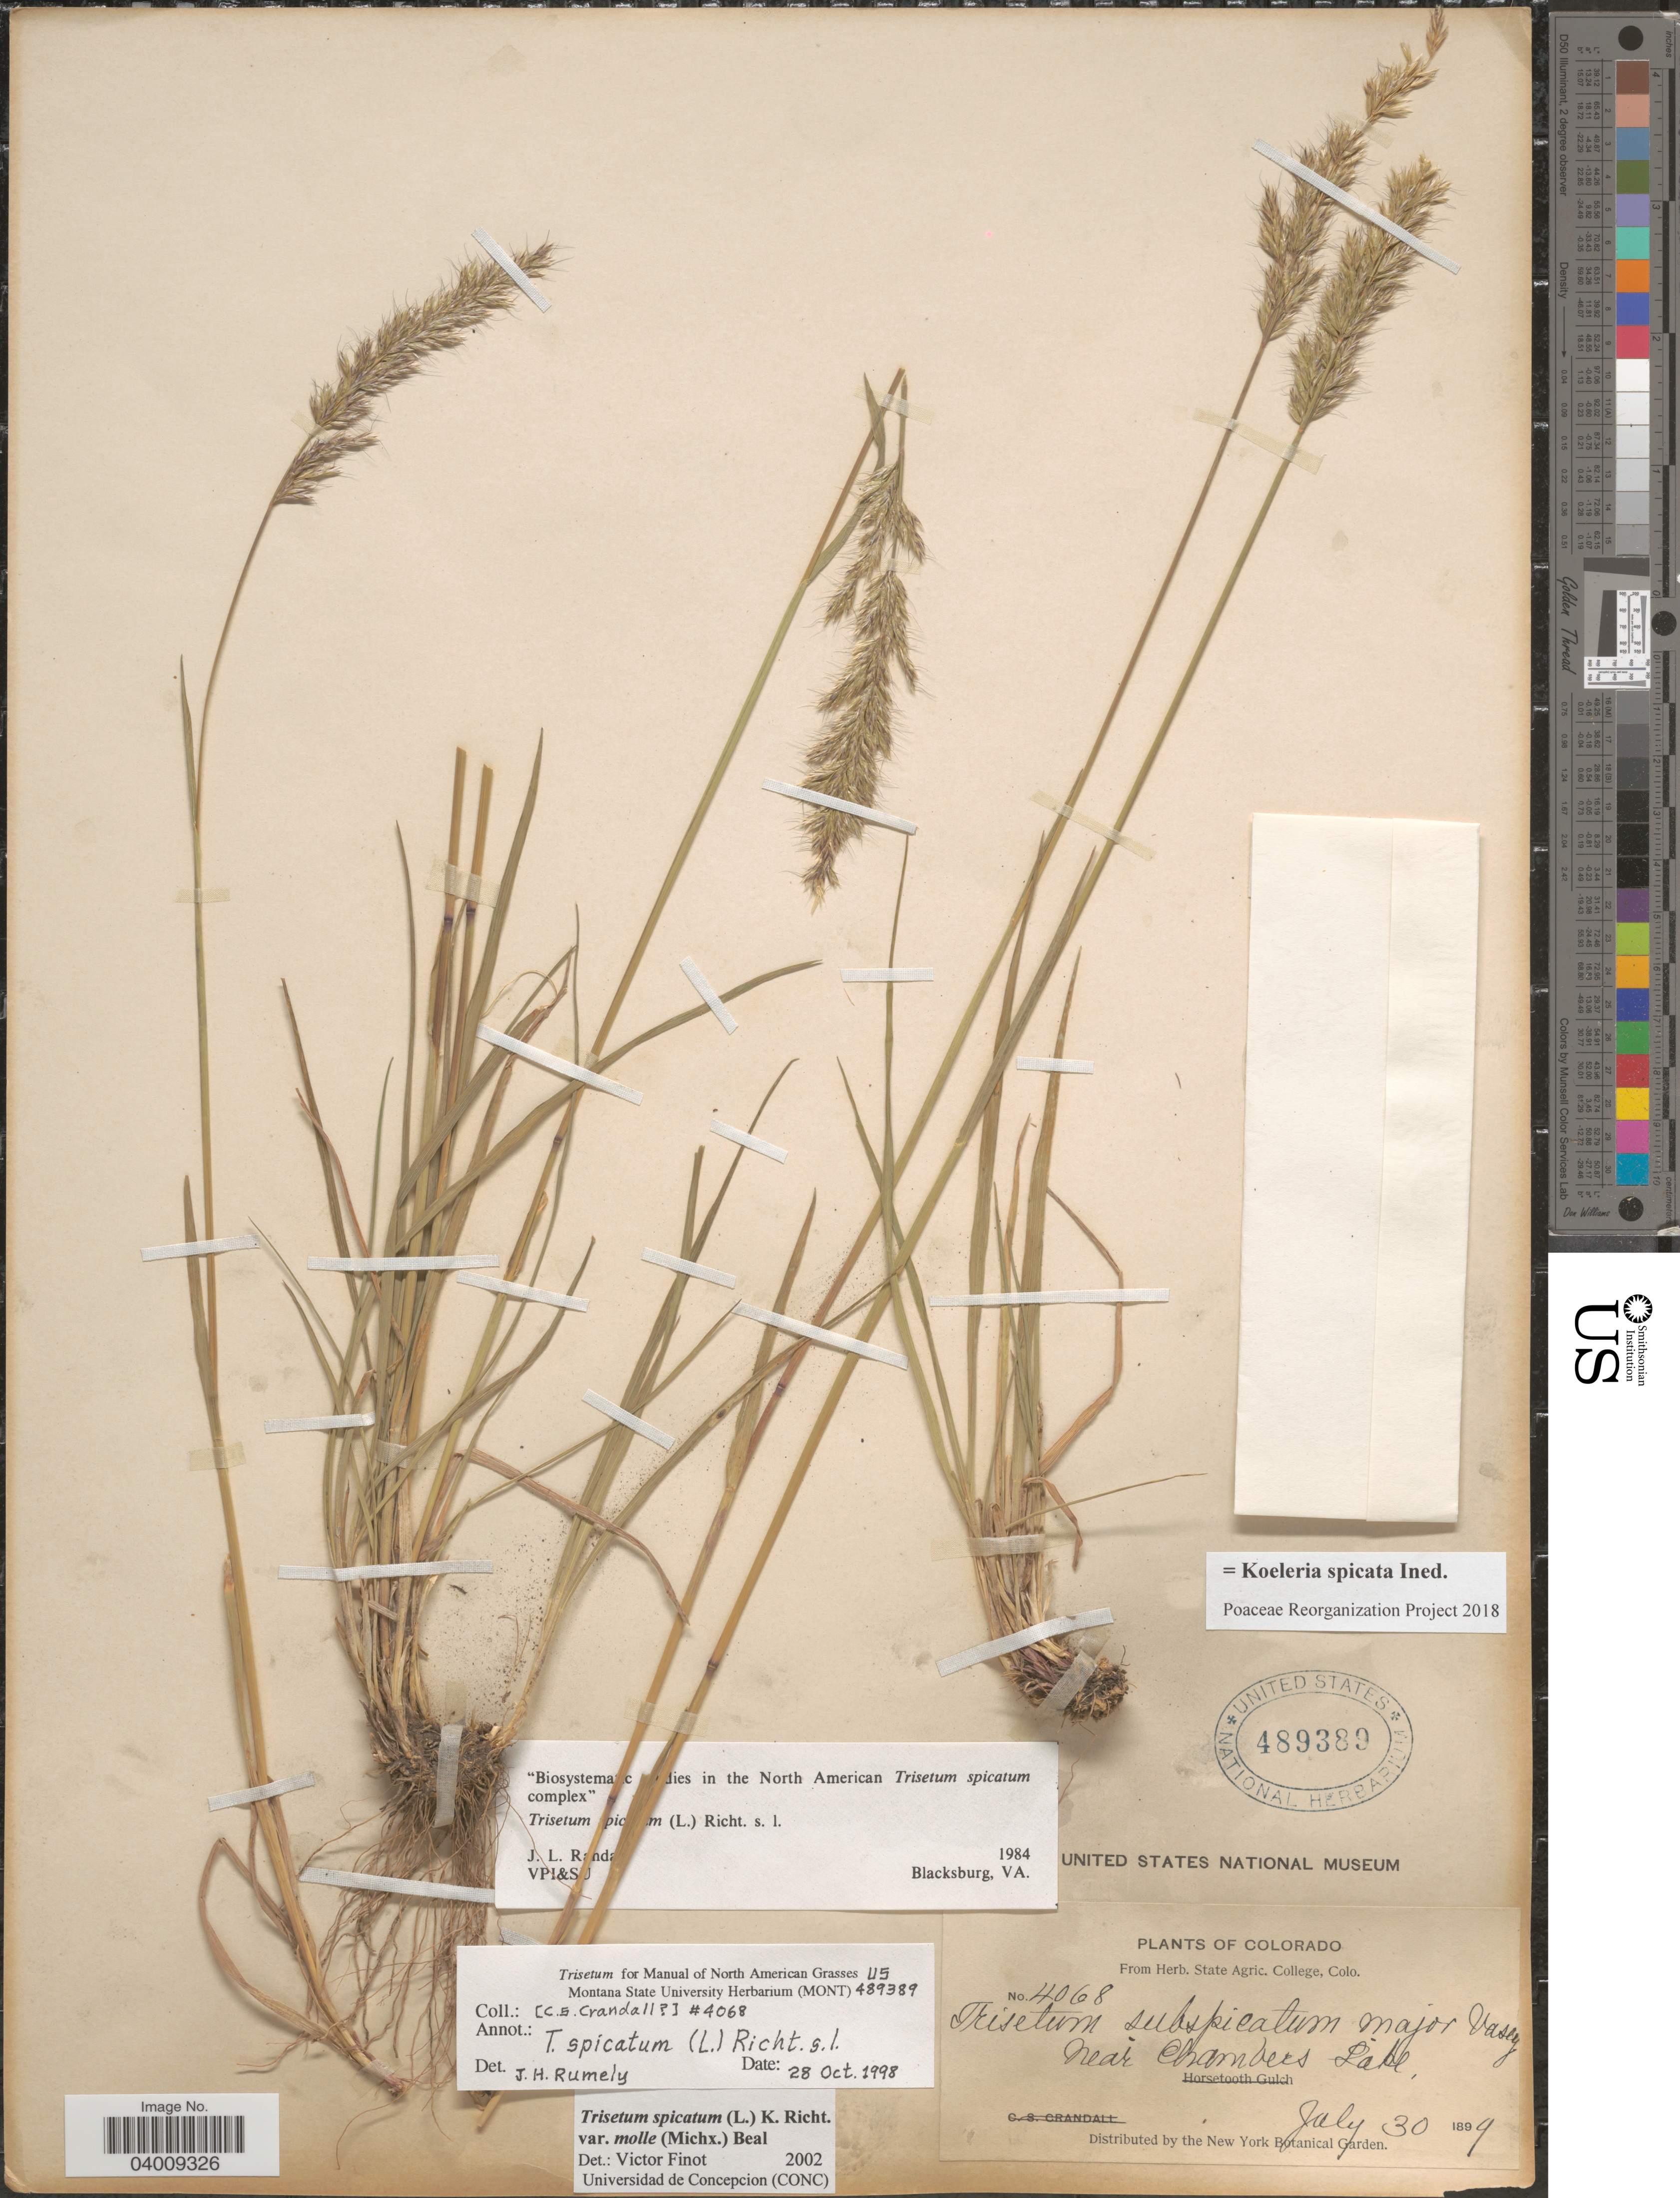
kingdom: Plantae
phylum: Tracheophyta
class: Liliopsida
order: Poales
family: Poaceae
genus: Koeleria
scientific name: Koeleria spicata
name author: (L.) Barberá et al.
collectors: ex herb. State Agric. College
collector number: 4068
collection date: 1899-07-30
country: United States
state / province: Colorado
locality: Near Chambers Lake.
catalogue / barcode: US 489389